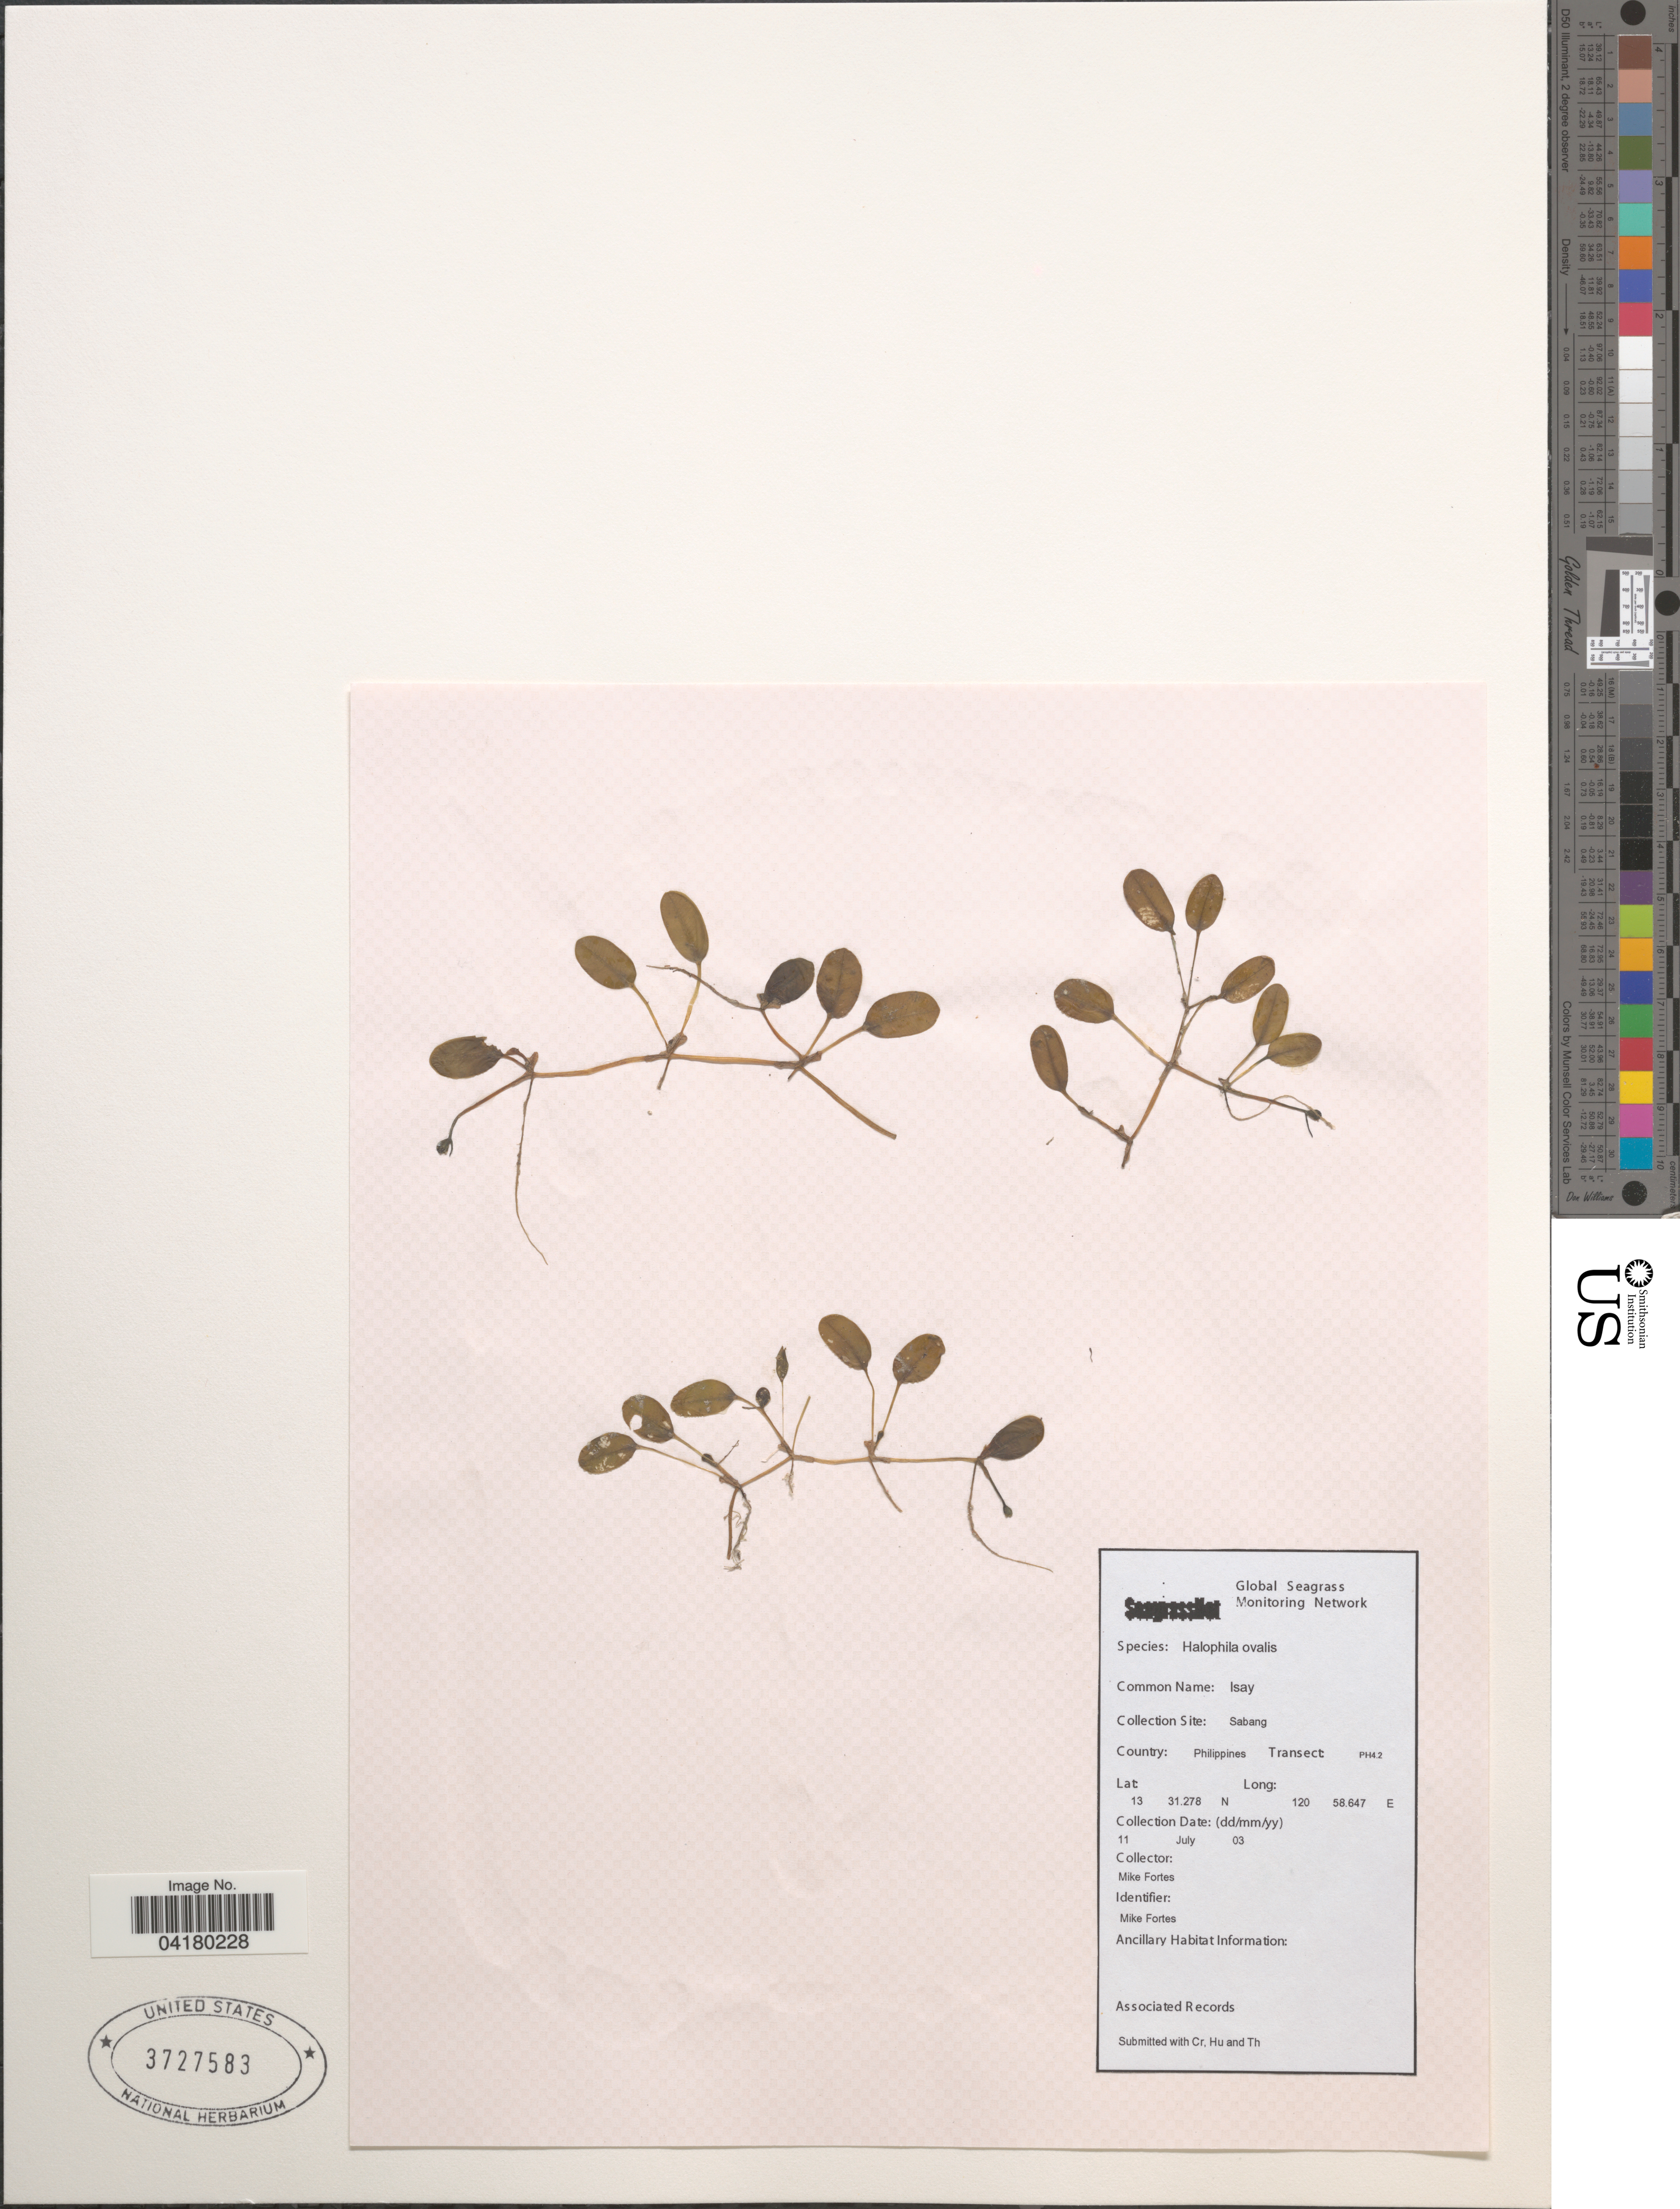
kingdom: Plantae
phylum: Tracheophyta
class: Liliopsida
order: Alismatales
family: Hydrocharitaceae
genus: Halophila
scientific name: Halophila ovalis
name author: (R. Br.) Hook. f.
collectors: M. Fortes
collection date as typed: Transcribed d/m/y: 11/7/3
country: Philippines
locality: Sabang. Transect: PH4.2.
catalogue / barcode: US 3727583